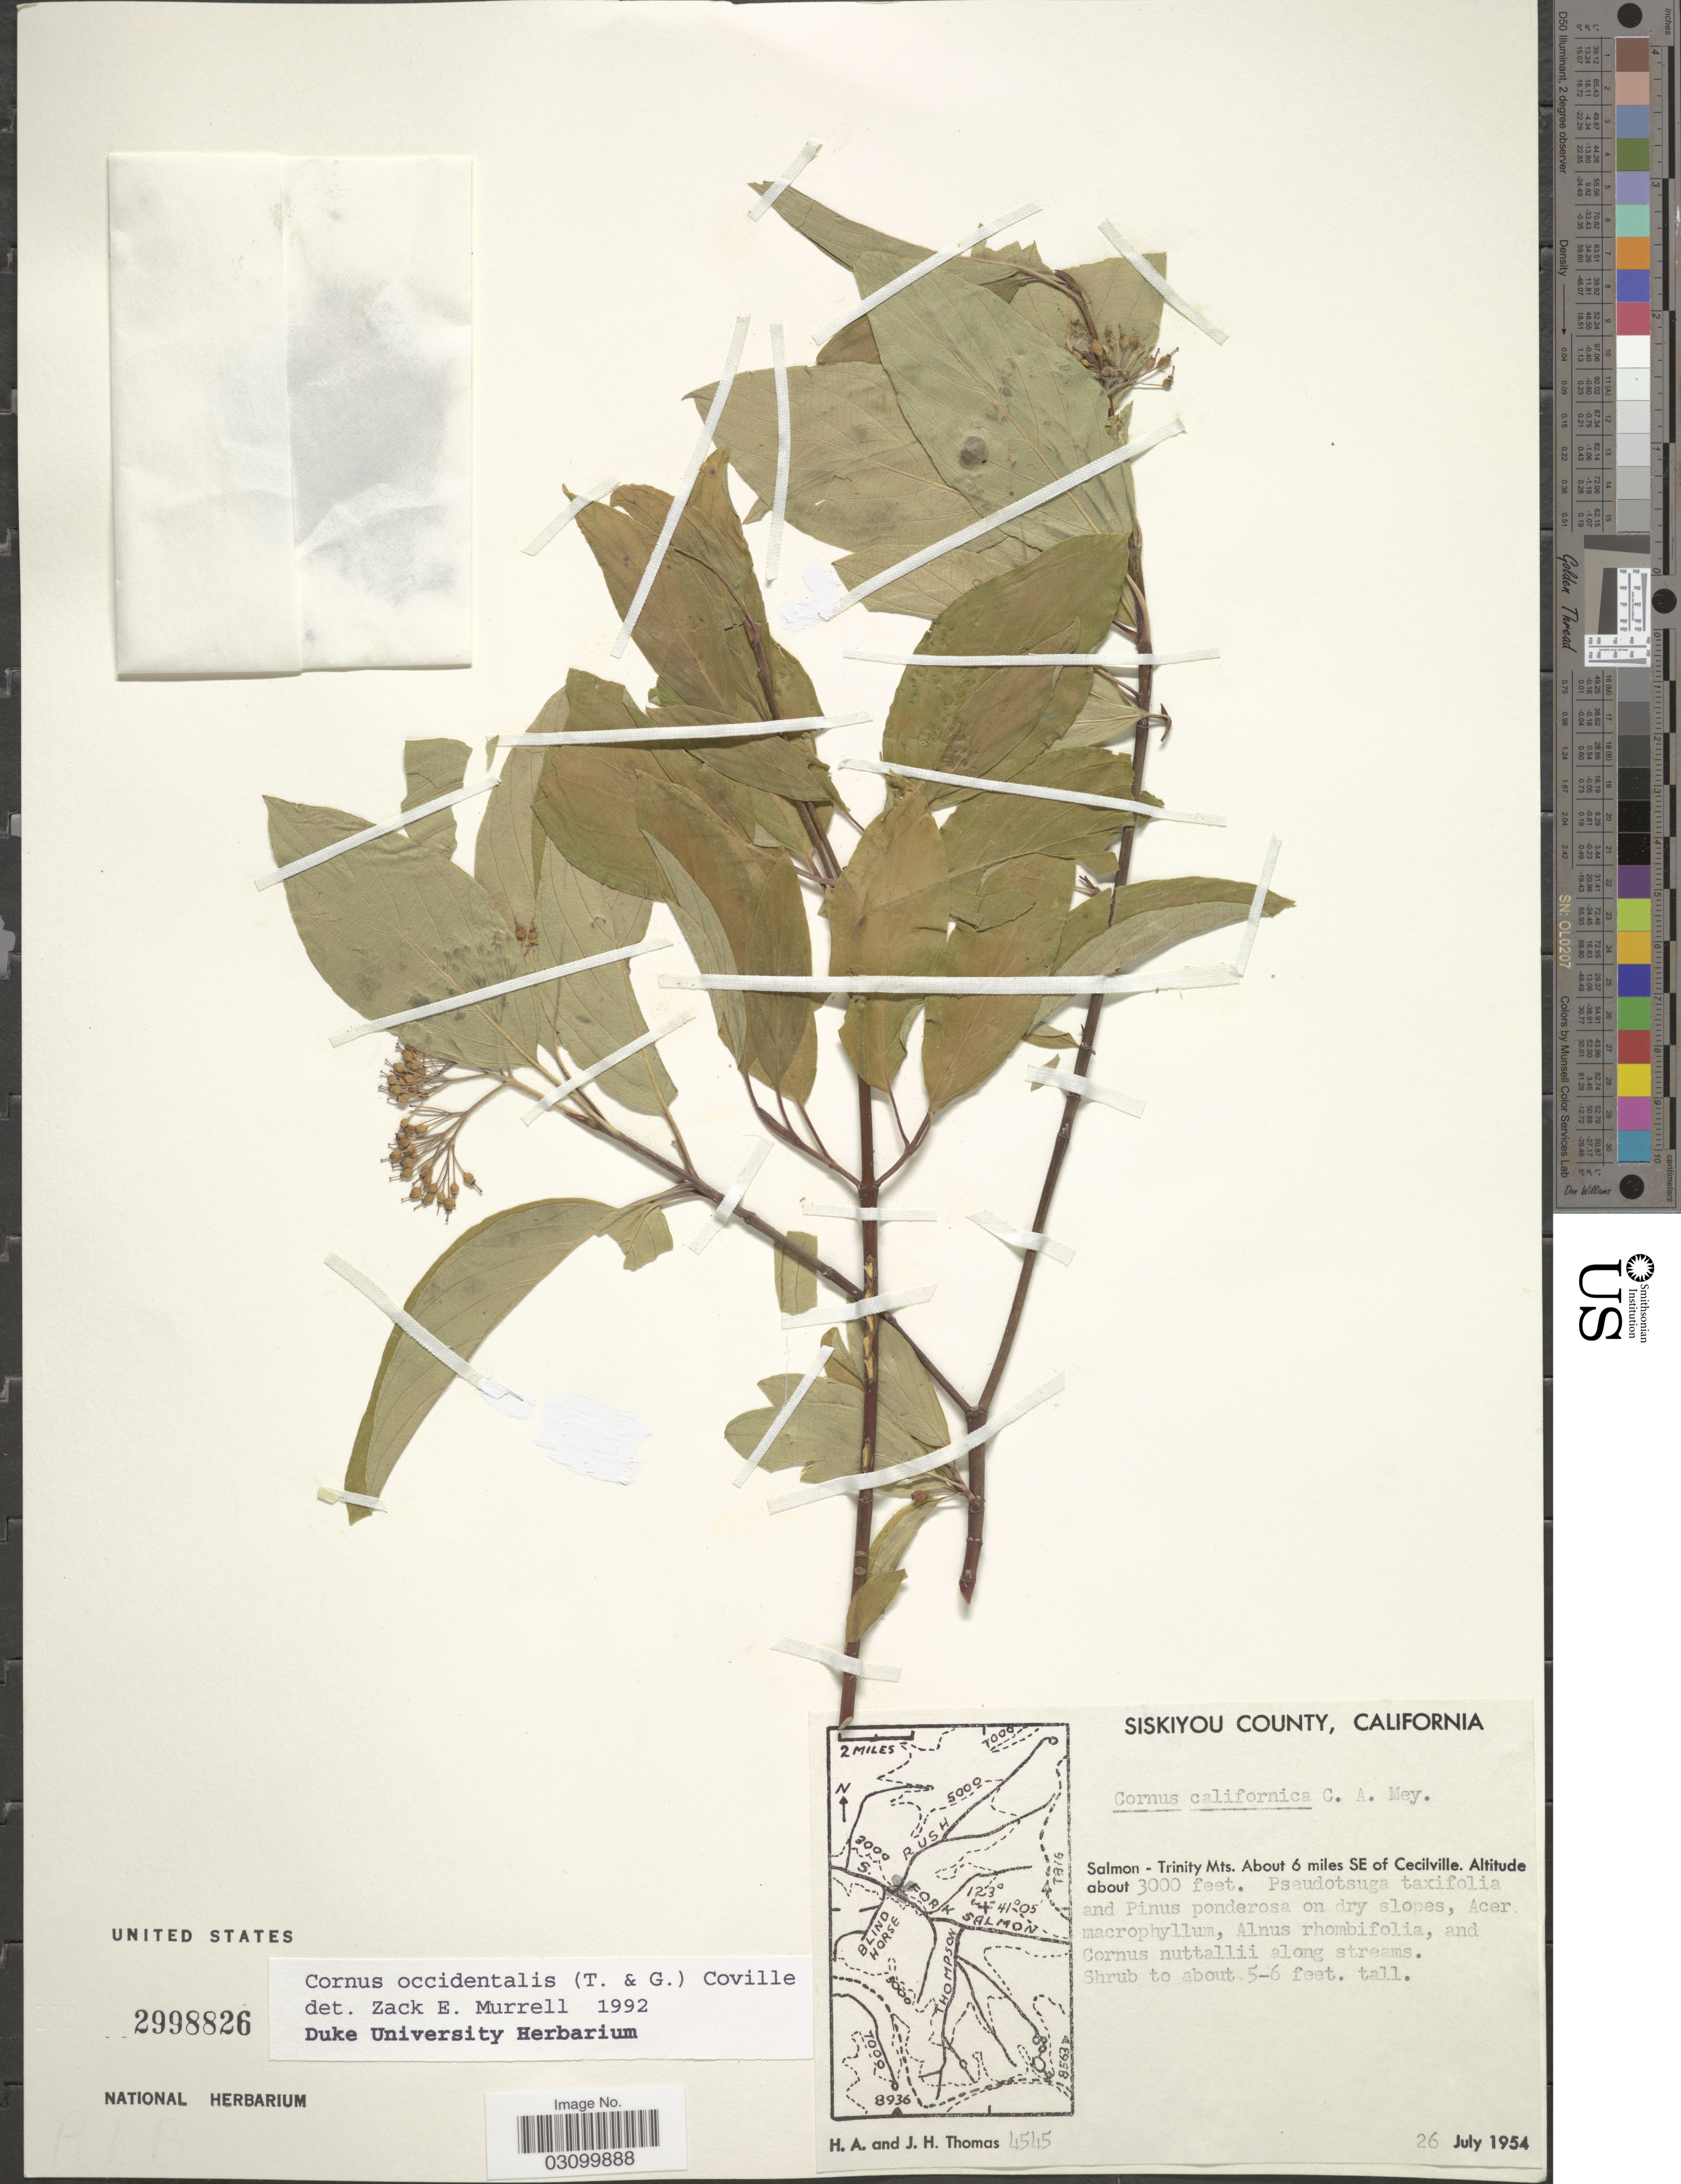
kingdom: Plantae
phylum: Tracheophyta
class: Magnoliopsida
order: Cornales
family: Cornaceae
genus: Cornus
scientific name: Cornus occidentalis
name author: (Torr. & A. Gray) Coville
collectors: H. Thomas & J. H. Thomas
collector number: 4545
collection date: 1954-07-26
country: United States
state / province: California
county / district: Siskiyou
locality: Siskiyou County. Salmon - Trinity Mts. About 6 miles SE of Cecilville.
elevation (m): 914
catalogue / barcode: US 2998826